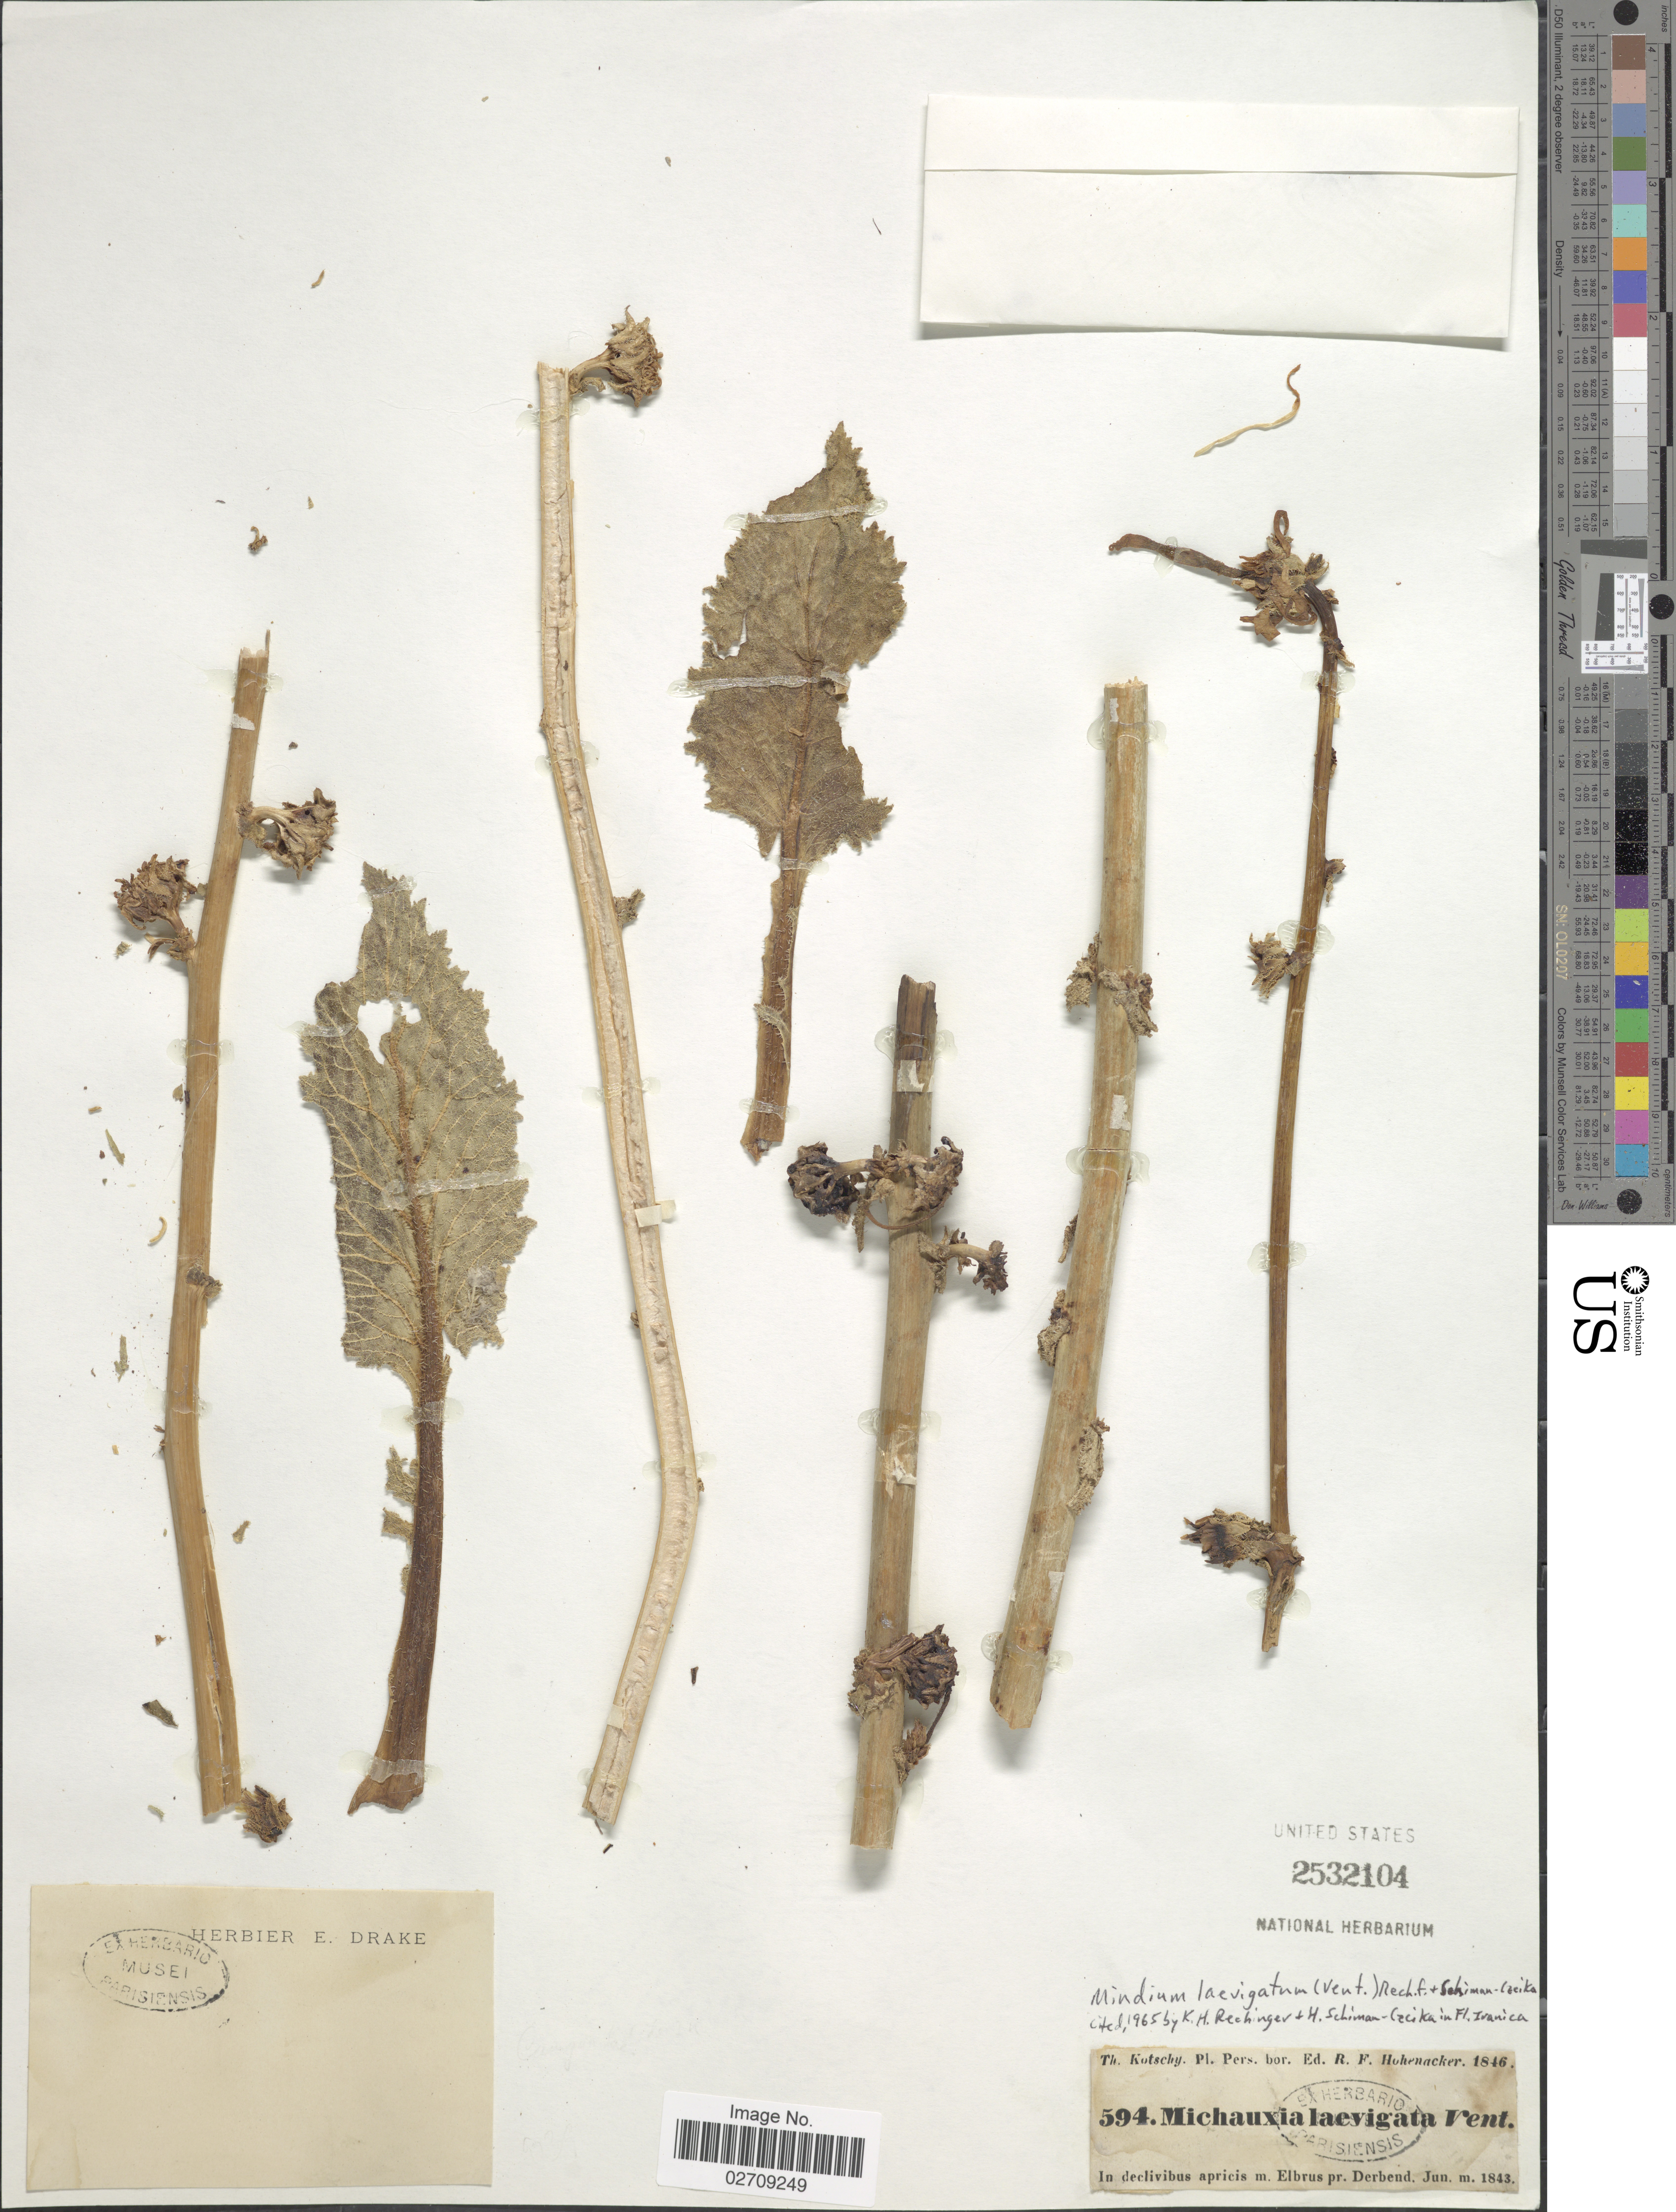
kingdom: Plantae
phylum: Tracheophyta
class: Magnoliopsida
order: Asterales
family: Campanulaceae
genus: Michauxia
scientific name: Michauxia laevigata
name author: Vent.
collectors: K. G. Kotschy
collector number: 594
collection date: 1843-06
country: Iran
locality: Per. bor. In declivibus apricis m. Elbrus pr. Derbend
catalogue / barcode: US 2532104